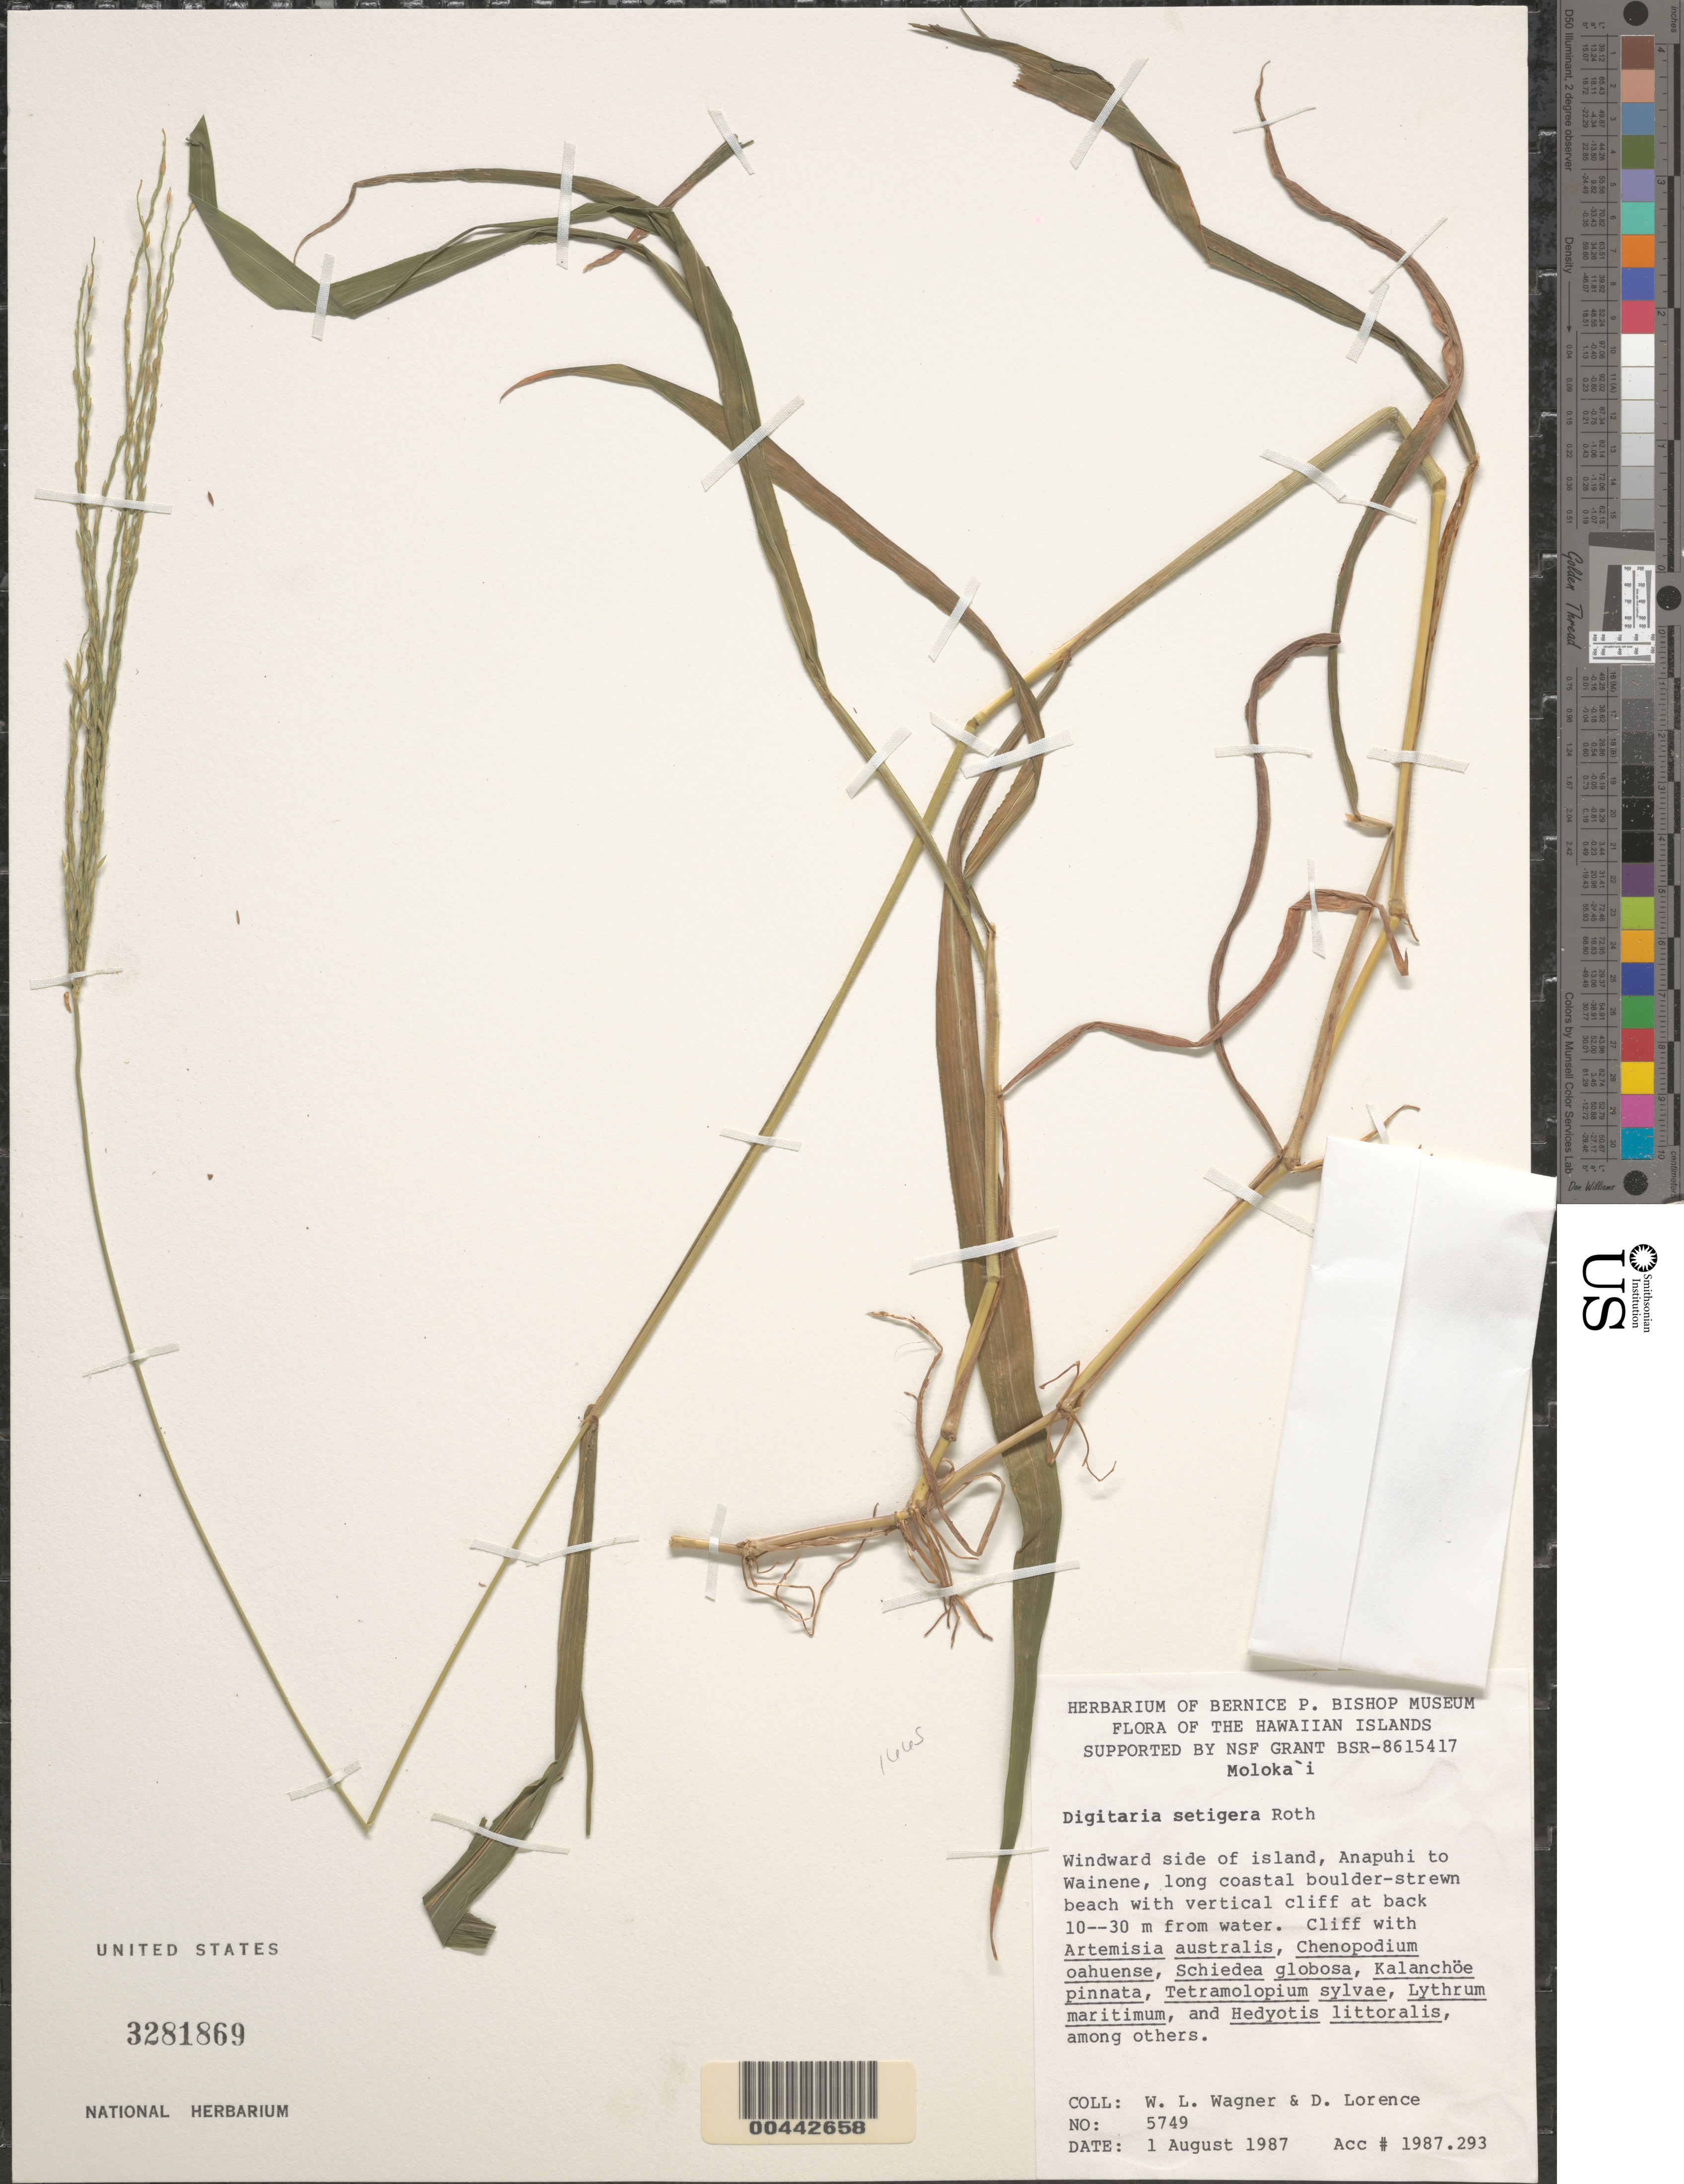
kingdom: Plantae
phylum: Tracheophyta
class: Liliopsida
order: Poales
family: Poaceae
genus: Digitaria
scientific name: Digitaria setigera var. setigera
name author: Roth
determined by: Faccenda, K.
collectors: W. L. Wagner & D. Lorence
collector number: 5749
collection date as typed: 1 Aug 1987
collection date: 1987-08-01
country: United States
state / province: Hawaii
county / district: Maui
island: Moloka'i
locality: Windward side of island, Anapuhi to Wainene, long boulder strewn beach with vertical cliff at back 10--30 m from water.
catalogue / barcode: US 3281869